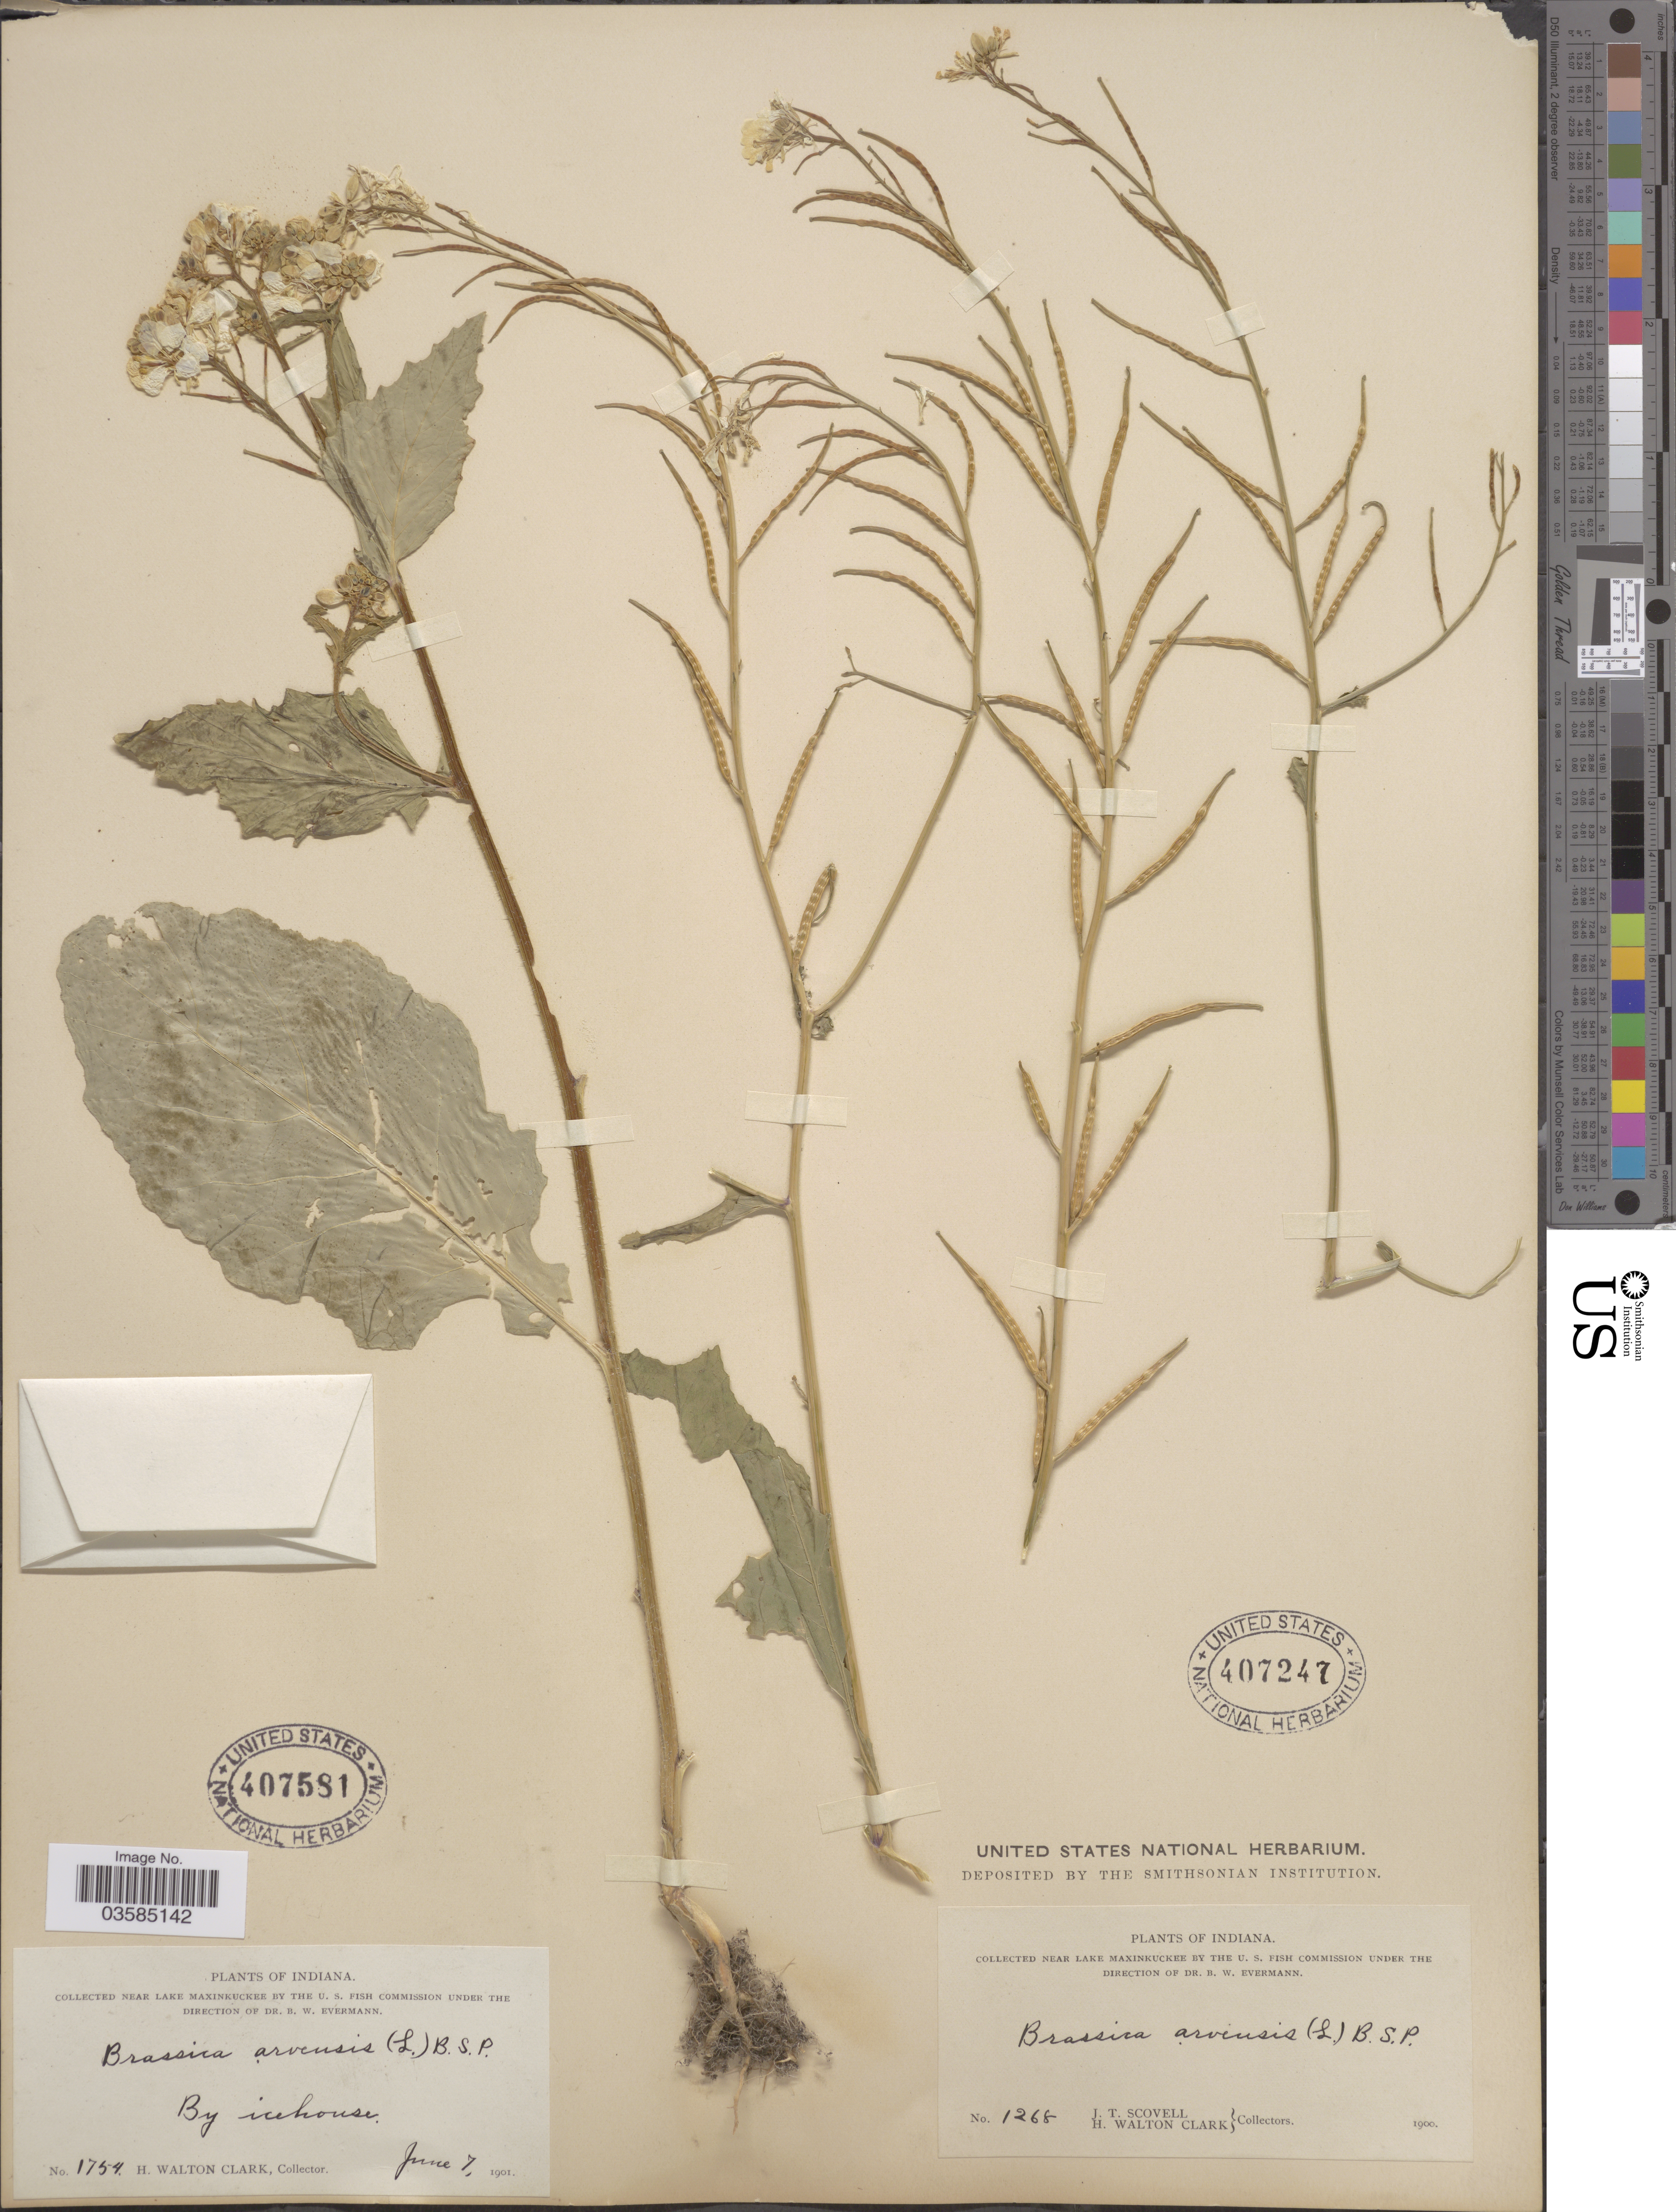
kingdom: Plantae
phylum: Tracheophyta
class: Magnoliopsida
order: Brassicales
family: Brassicaceae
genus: Brassica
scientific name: Brassica kaber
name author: (DC.) L.C. Wheeler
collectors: J. T. Scovell & H. W. Clark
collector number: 1268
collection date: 1900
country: United States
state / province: Indiana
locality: Near Lake Maxinkuckee.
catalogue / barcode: US 407247